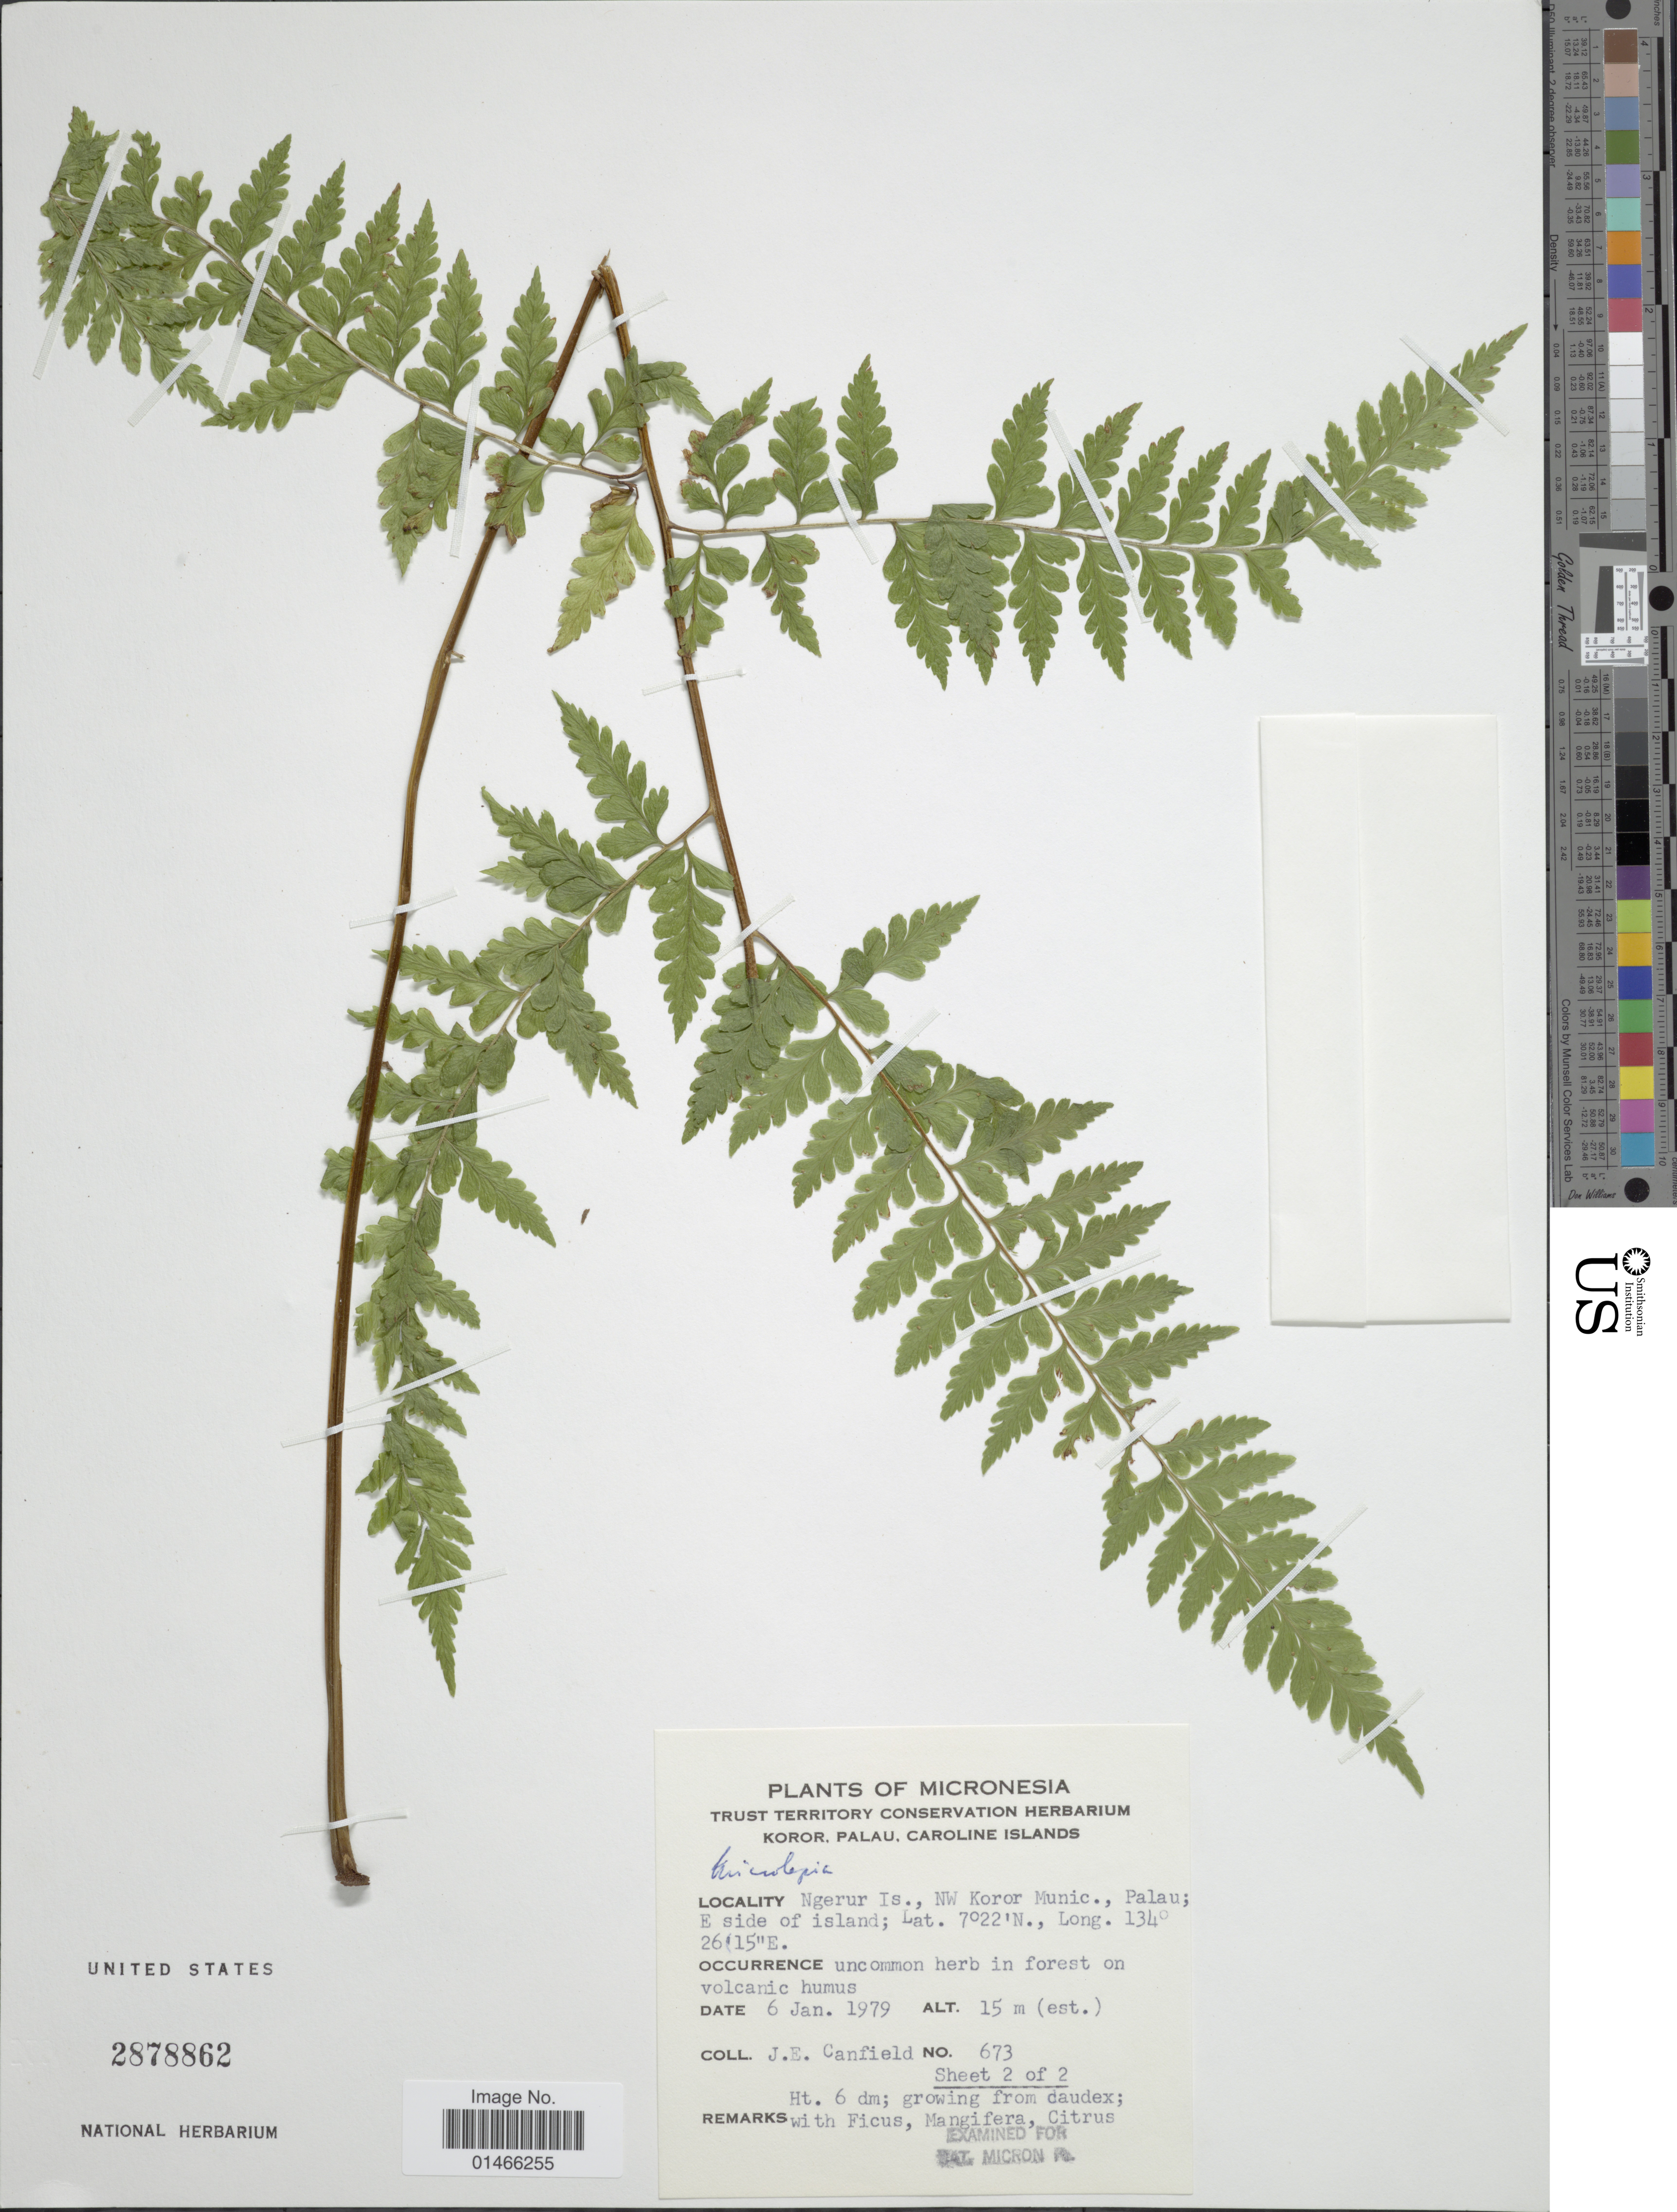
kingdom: Plantae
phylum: Tracheophyta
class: Polypodiopsida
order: Polypodiales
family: Dennstaedtiaceae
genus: Microlepia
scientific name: Microlepia sp.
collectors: J. E. Canfield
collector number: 673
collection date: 1979-01-06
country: Palau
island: Ngeaur [Angaur]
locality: Micronesia. Ngerur Is., NW Koror Munic., Palau; E side of island.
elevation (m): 15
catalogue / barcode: US 2878862